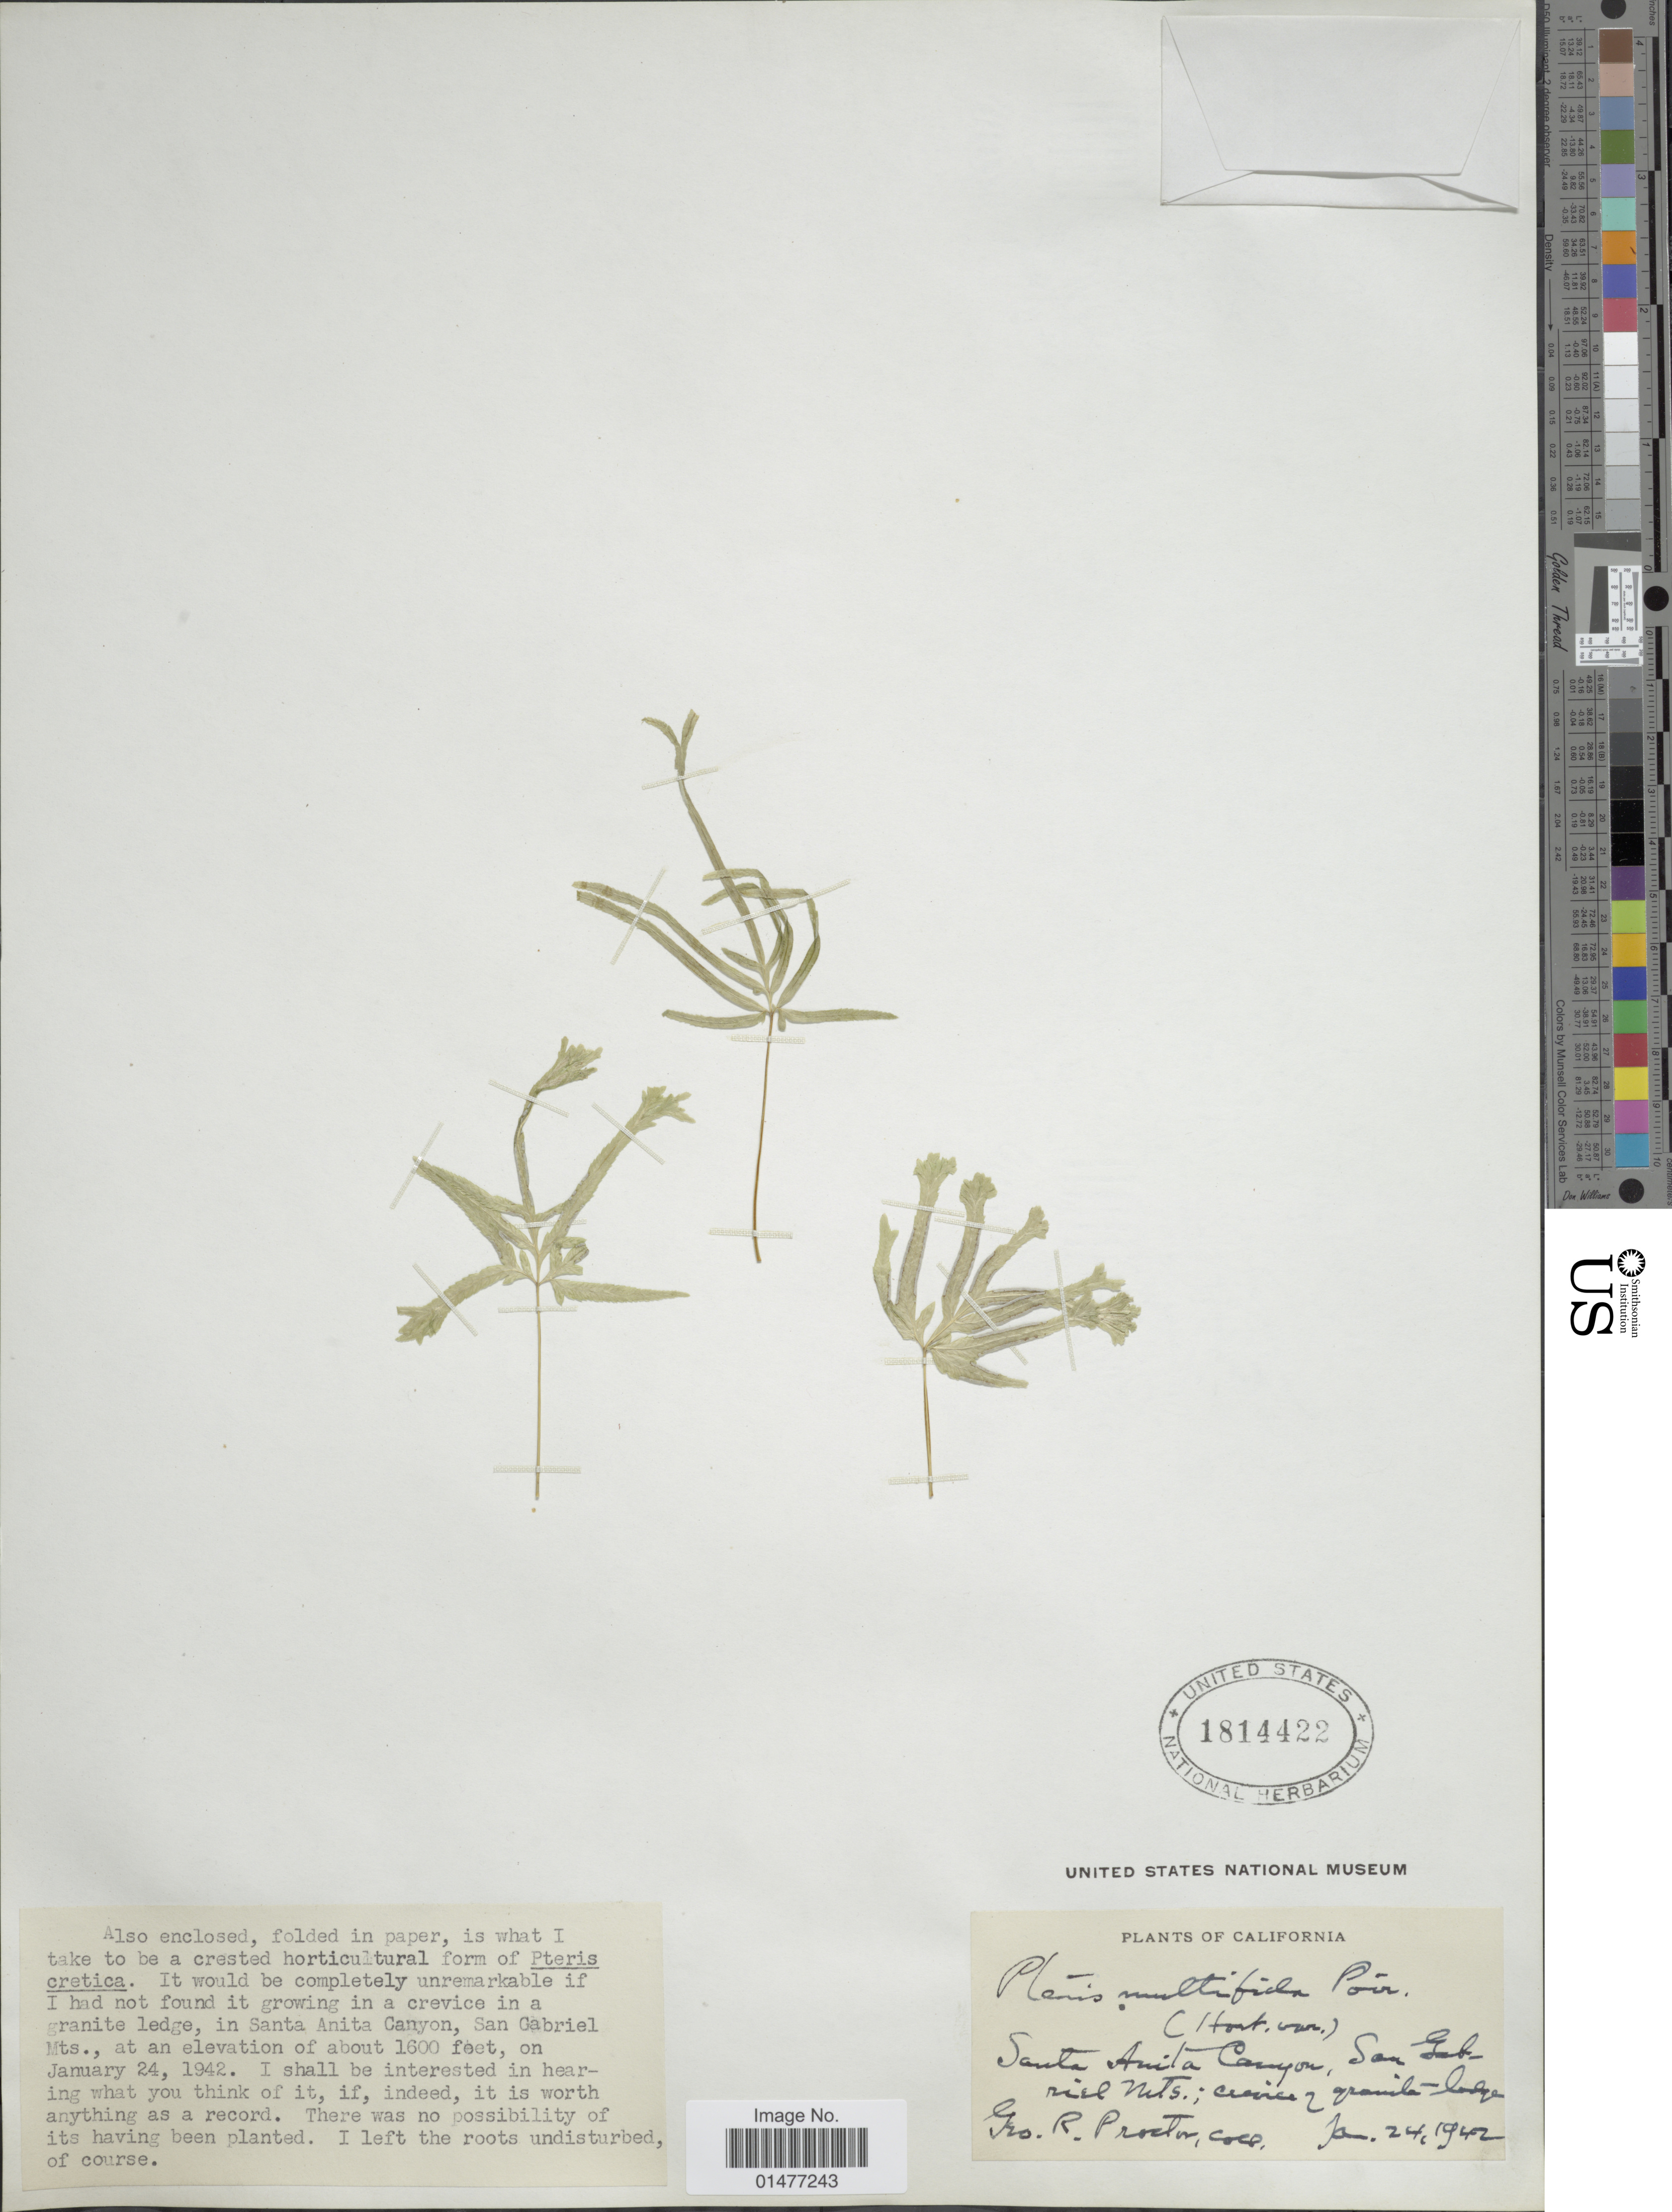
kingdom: Plantae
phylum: Tracheophyta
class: Polypodiopsida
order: Polypodiales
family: Pteridaceae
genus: Pteris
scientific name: Pteris multifida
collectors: R. Proctor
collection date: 1942-01-24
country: United States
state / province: California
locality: Growing in a crevice in a ganite ledge, in Santa Anita Canyon, San Gbriel Mts.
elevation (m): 488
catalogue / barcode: US 1814422